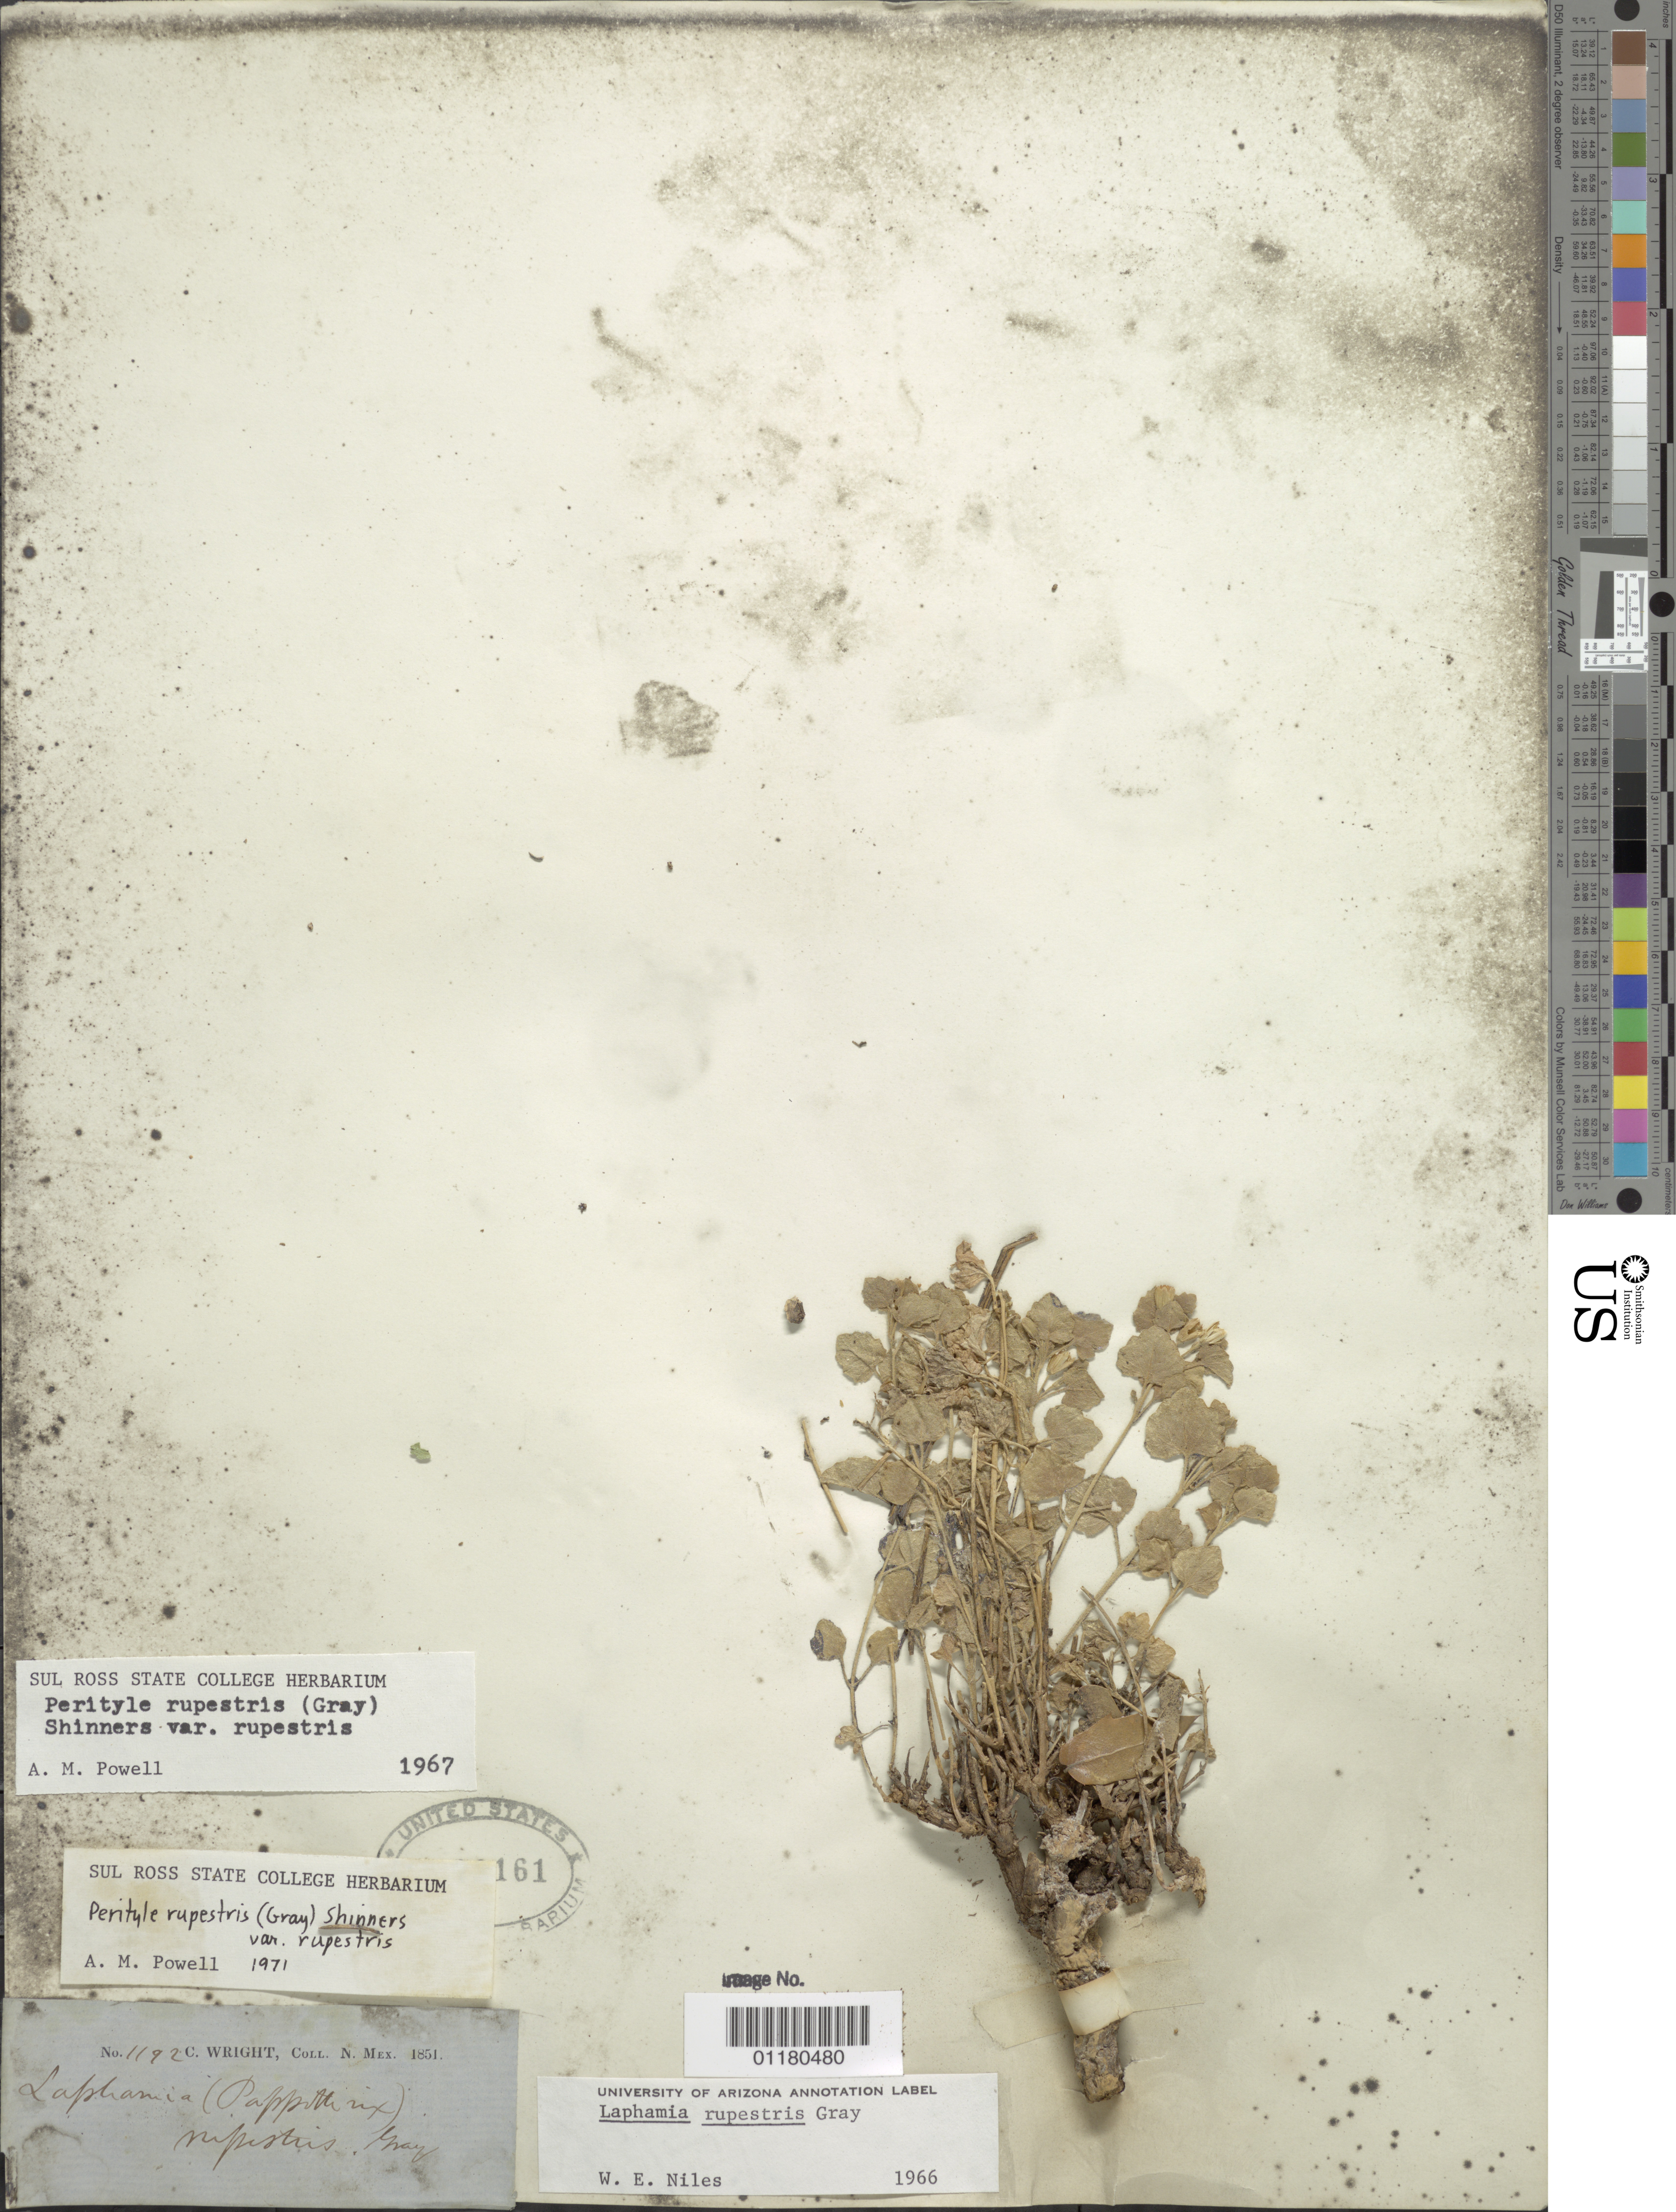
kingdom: Plantae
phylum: Tracheophyta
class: Magnoliopsida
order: Asterales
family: Asteraceae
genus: Perityle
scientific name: Perityle rupestris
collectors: C. Wright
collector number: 1192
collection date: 1851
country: United States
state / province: New Mexico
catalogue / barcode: US 73161